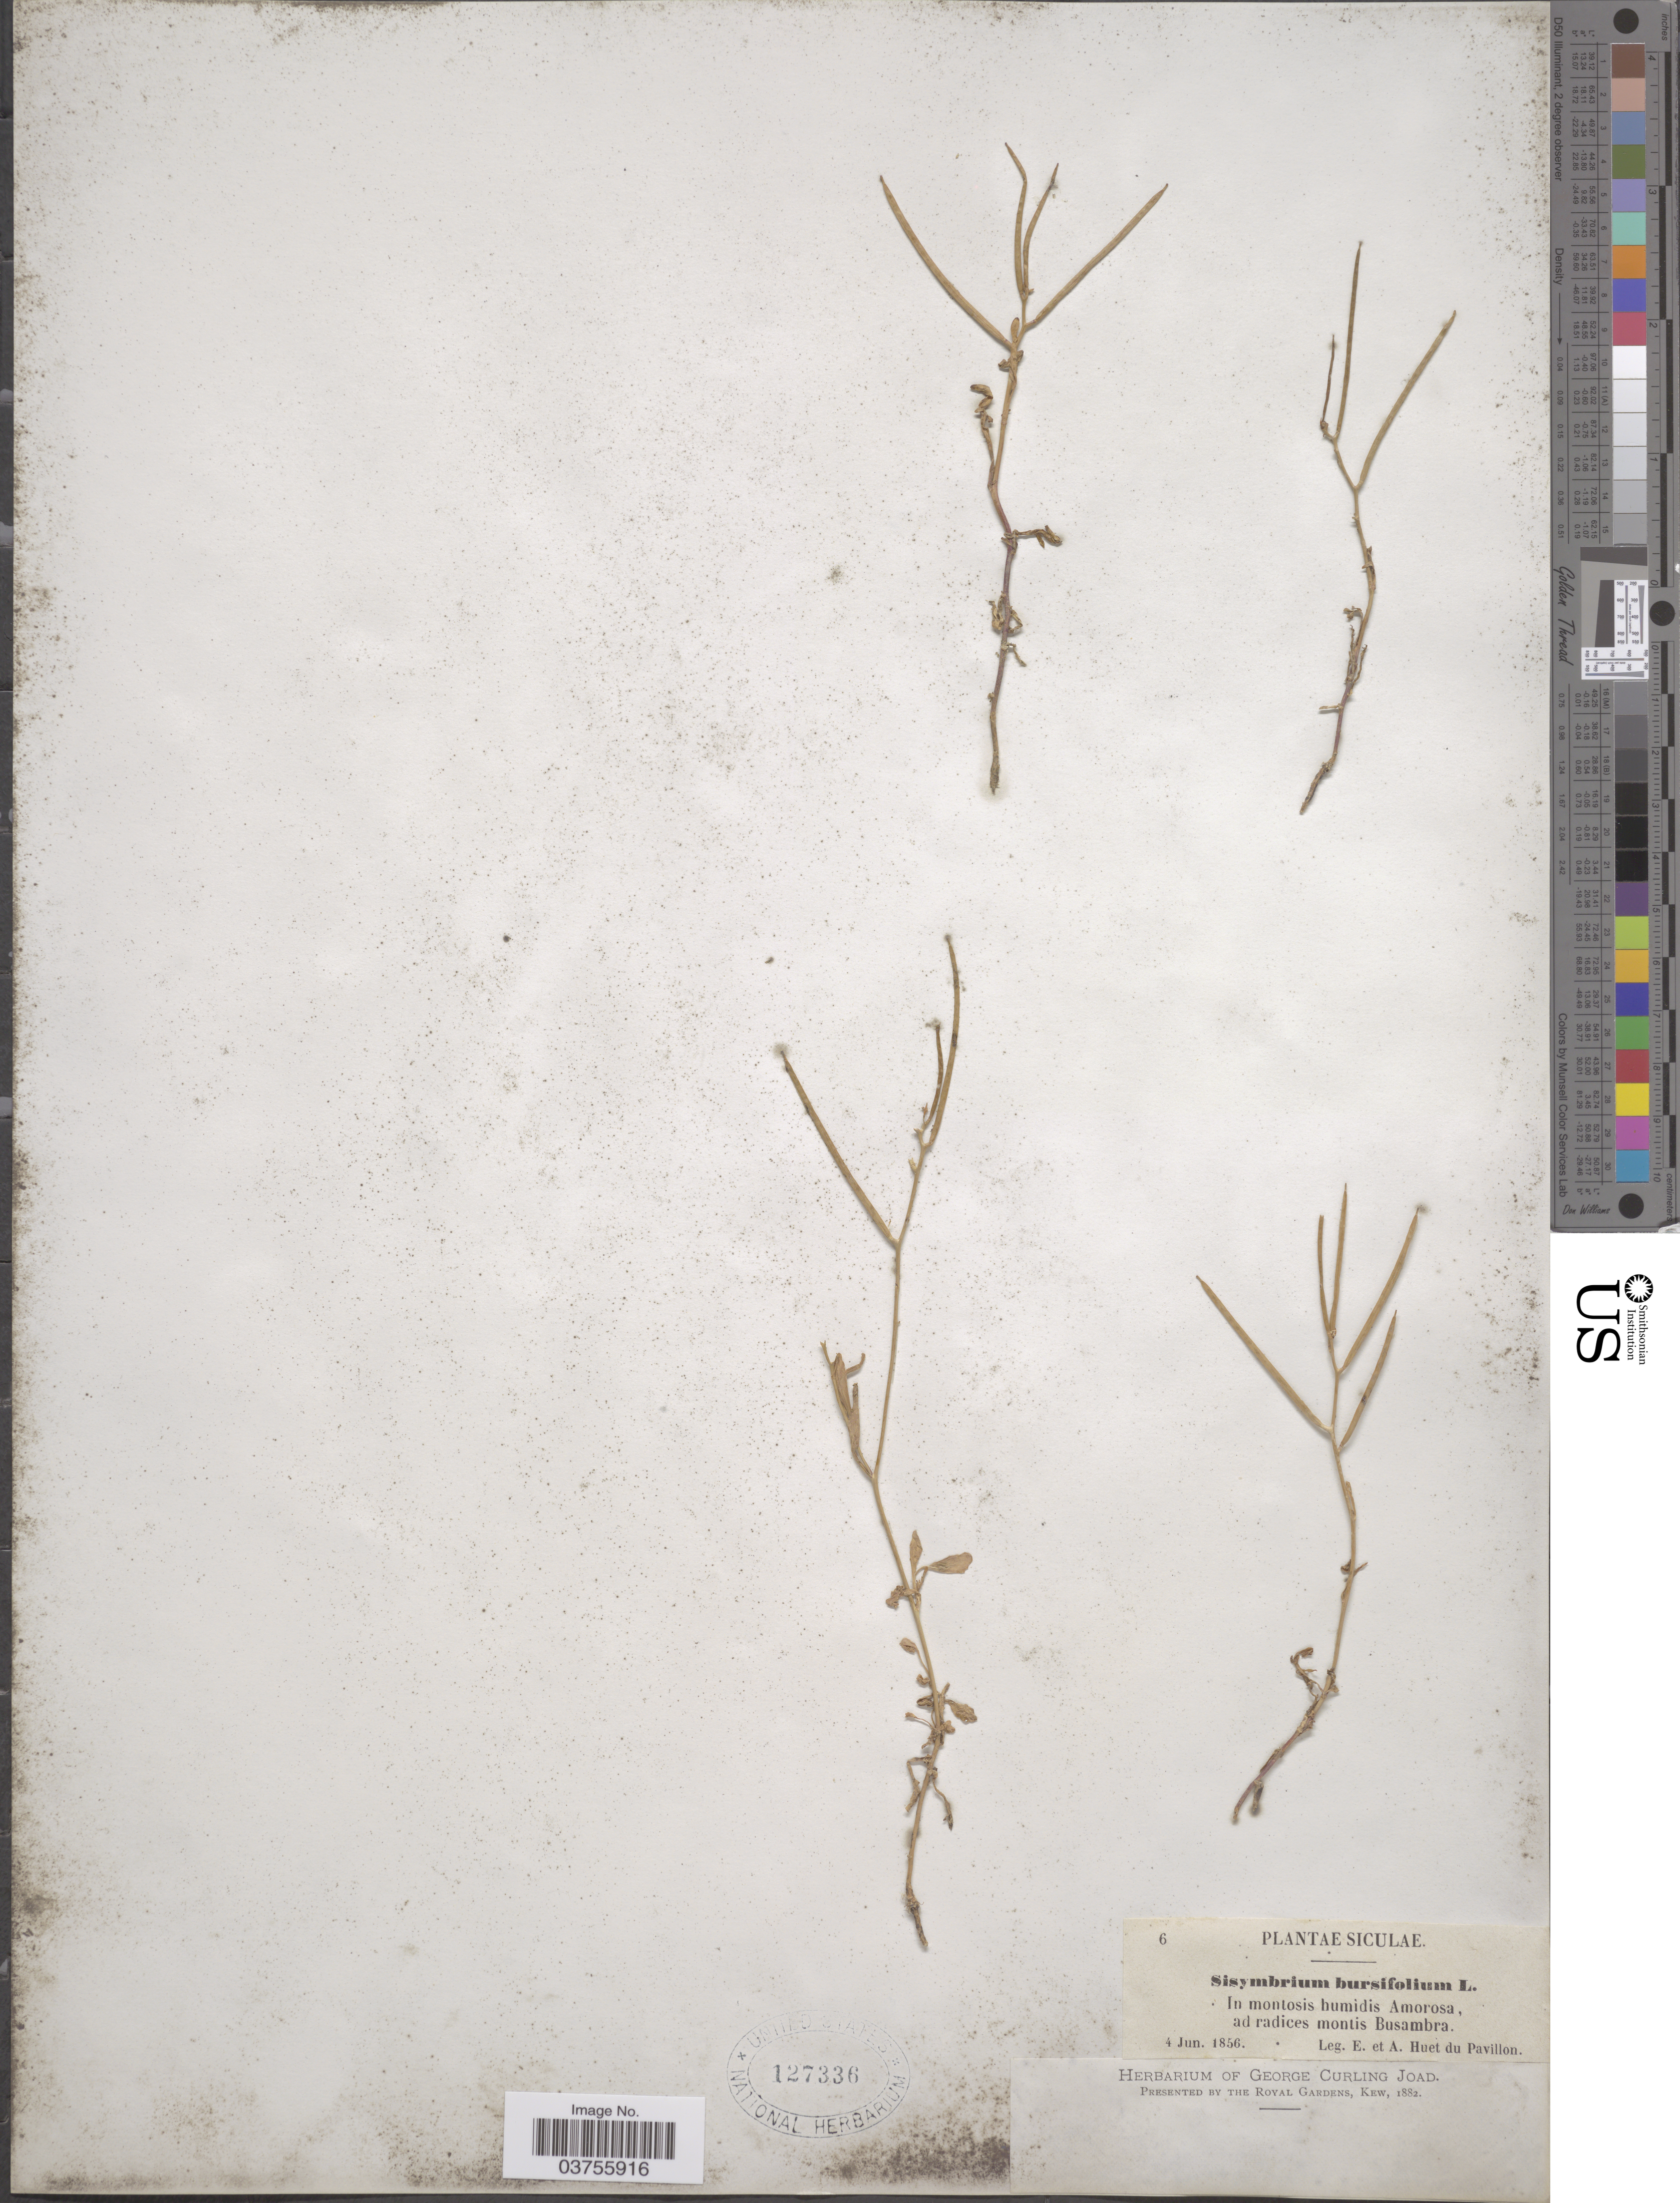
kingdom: Plantae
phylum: Tracheophyta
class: Magnoliopsida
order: Brassicales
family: Brassicaceae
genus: Arabidopsis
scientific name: Arabidopsis bursifolia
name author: (DC.) Botsch.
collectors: E. Huet du Pavillon & A. Huet du Pavillon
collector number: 6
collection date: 1856-06-04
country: Italy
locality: Siculae. In montosis humidis Amorosa, ad radices montis Busambra.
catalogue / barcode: US 127336